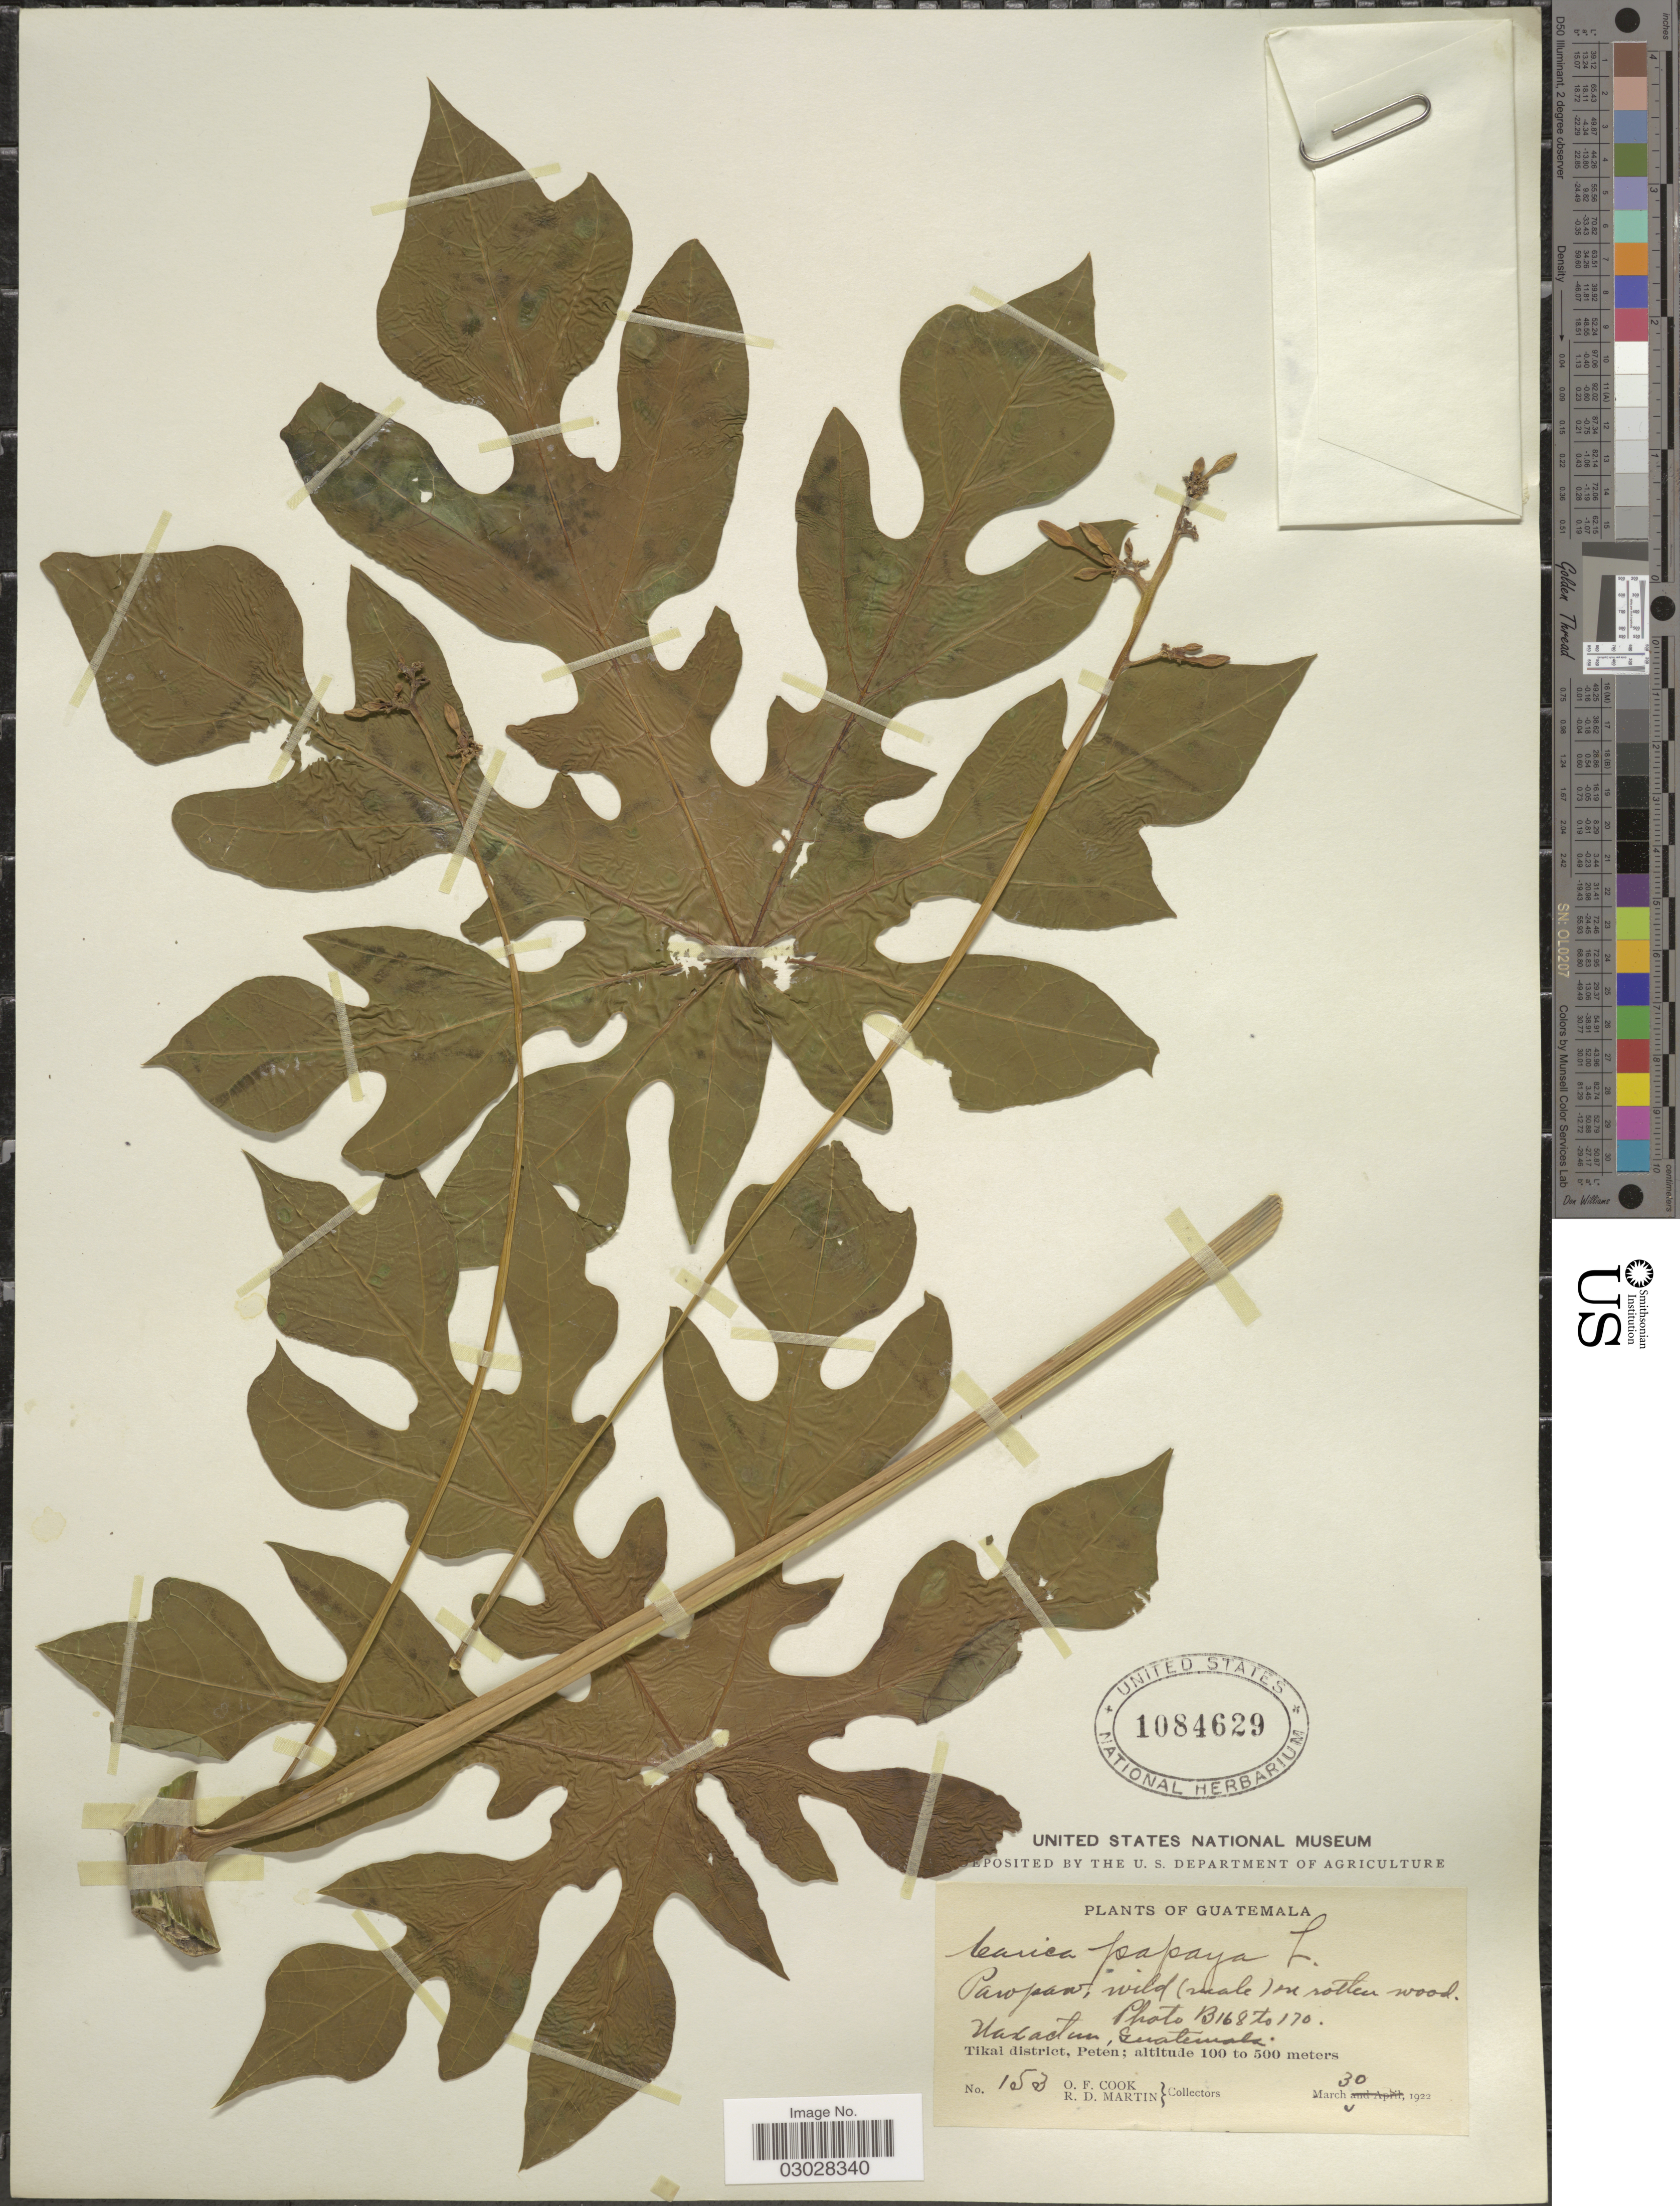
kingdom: Plantae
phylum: Tracheophyta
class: Magnoliopsida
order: Brassicales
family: Caricaceae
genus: Carica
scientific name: Carica papaya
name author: L.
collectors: O. F. Cook & R. D. Martin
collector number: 153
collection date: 1922-03-30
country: Guatemala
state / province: El Petén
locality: Uaxactun. Tikal district, Petén.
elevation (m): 100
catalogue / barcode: US 1084629